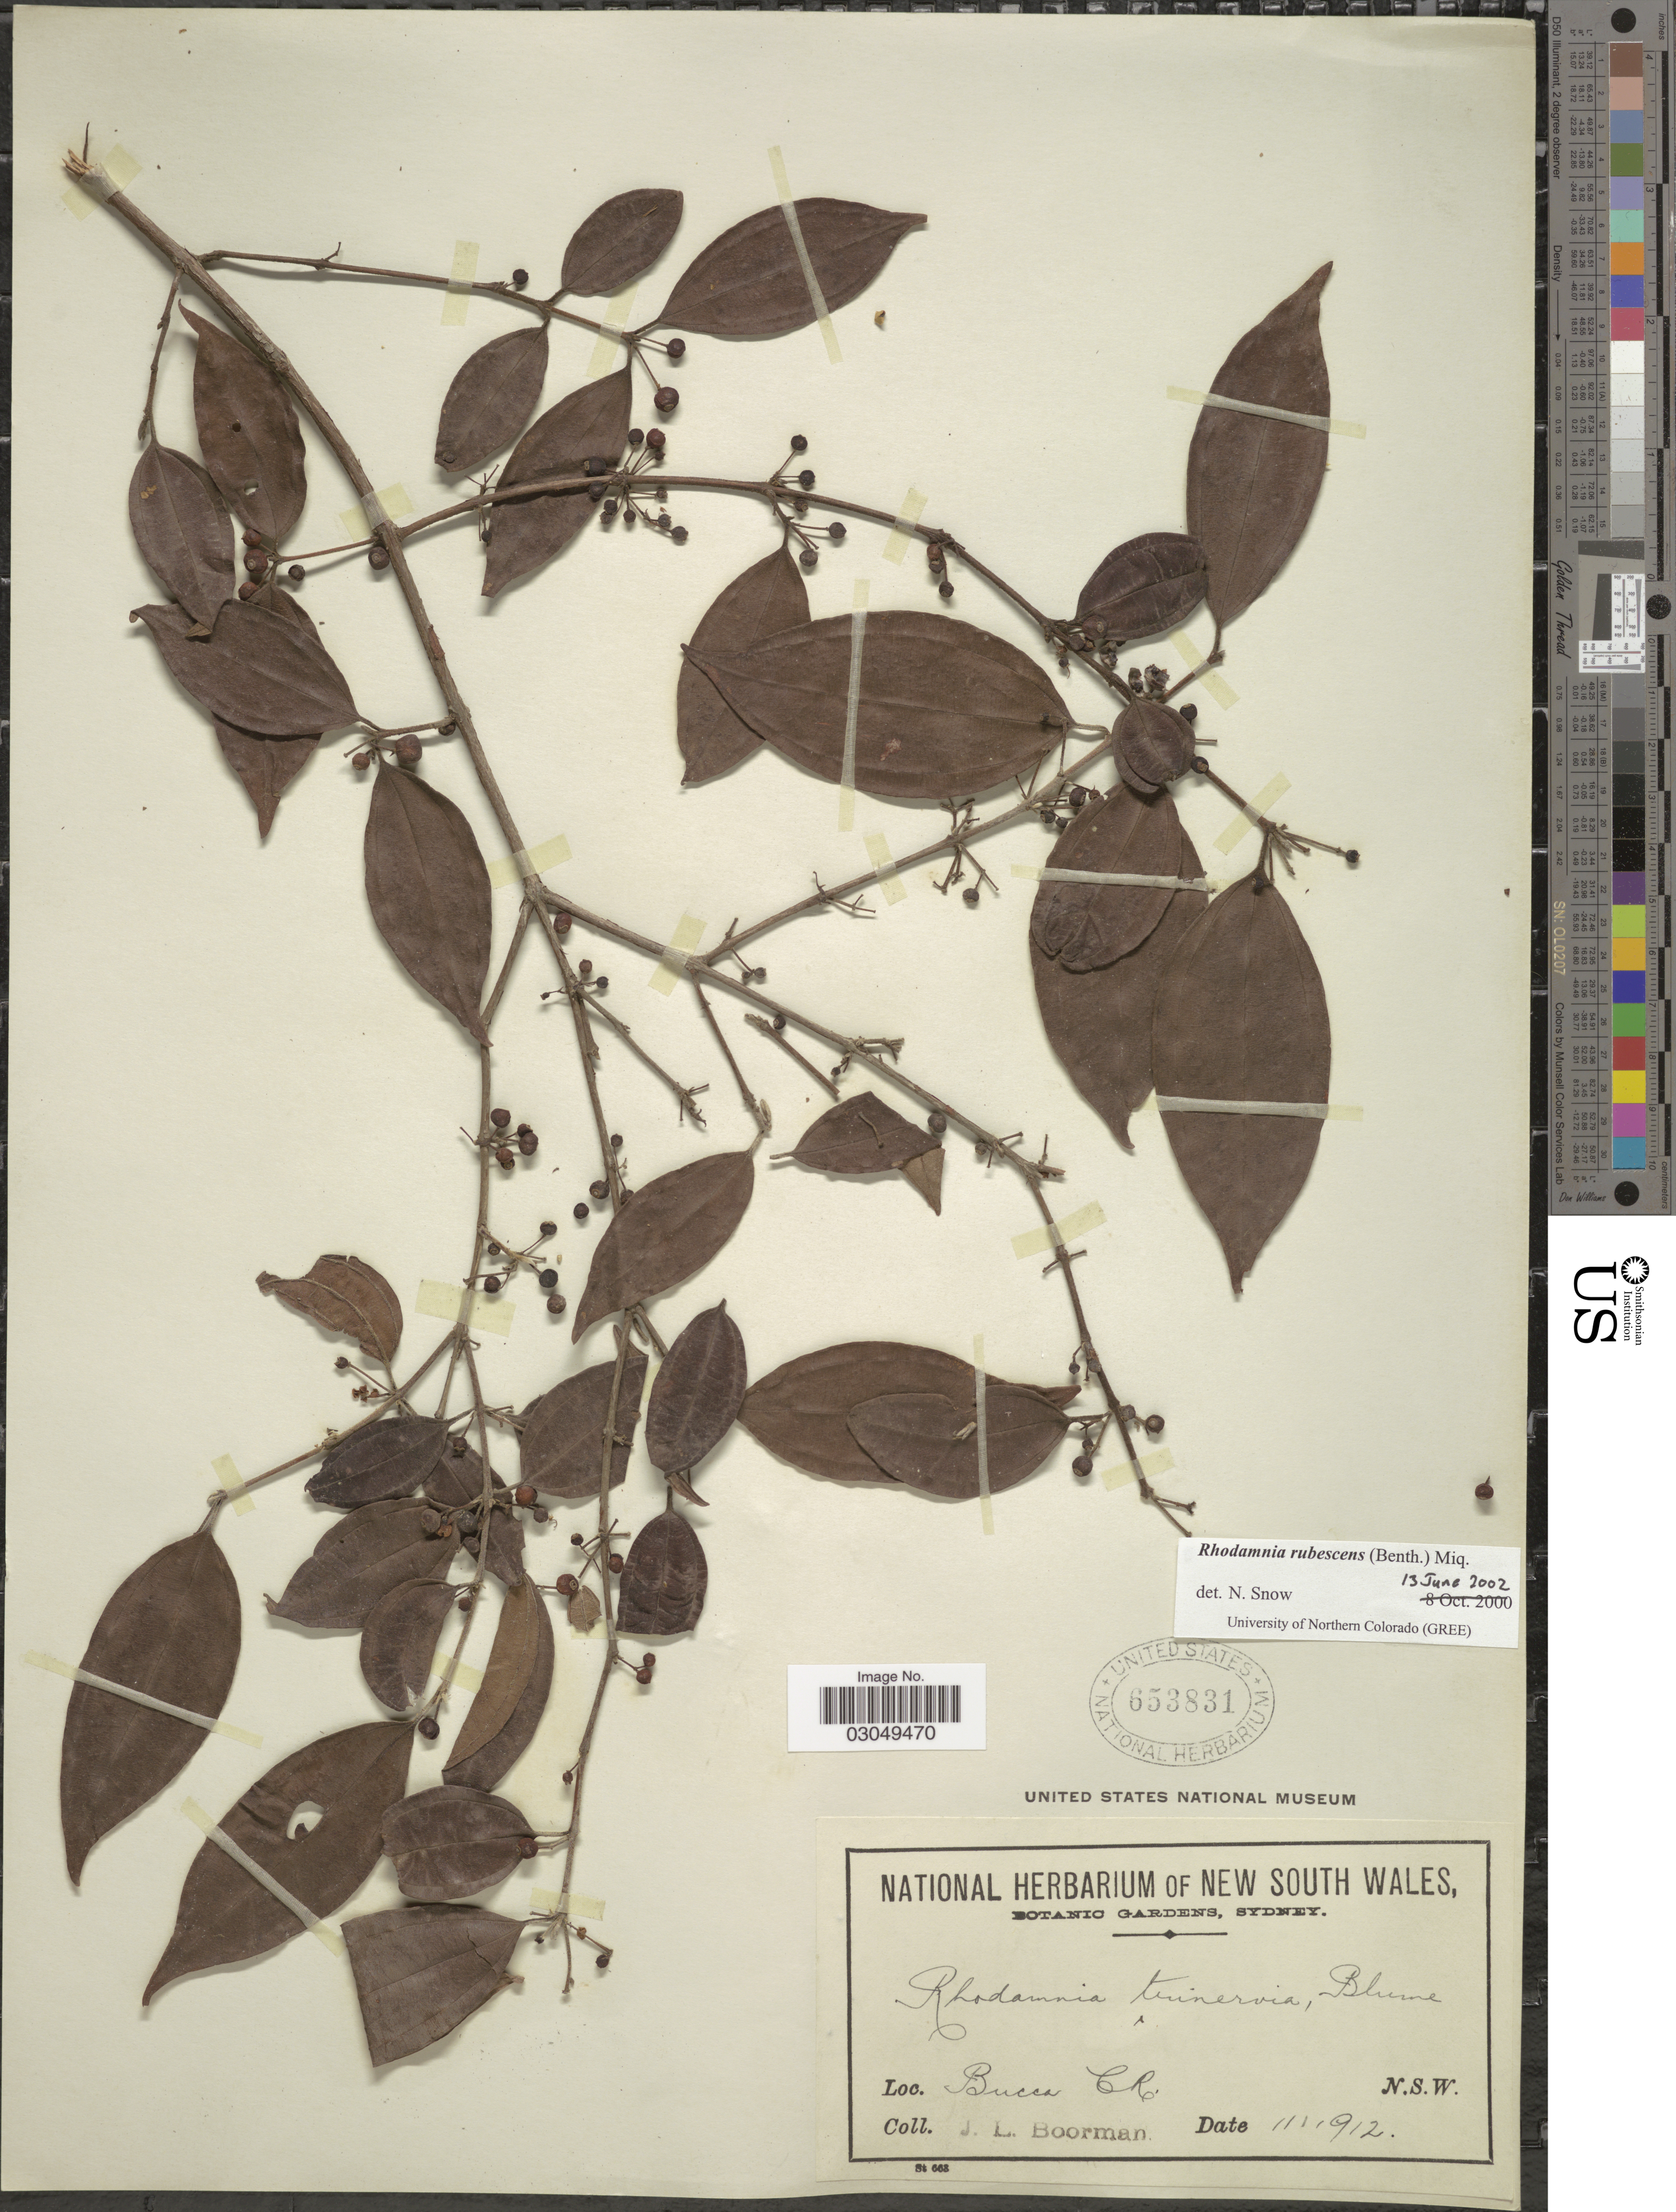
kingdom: Plantae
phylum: Tracheophyta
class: Magnoliopsida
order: Myrtales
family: Myrtaceae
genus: Rhodamnia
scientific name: Rhodamnia rubescens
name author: (Benth.) Miq.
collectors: J. Boorman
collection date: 1912-01-11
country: Australia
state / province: New South Wales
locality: Bucca Cr.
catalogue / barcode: US 653831